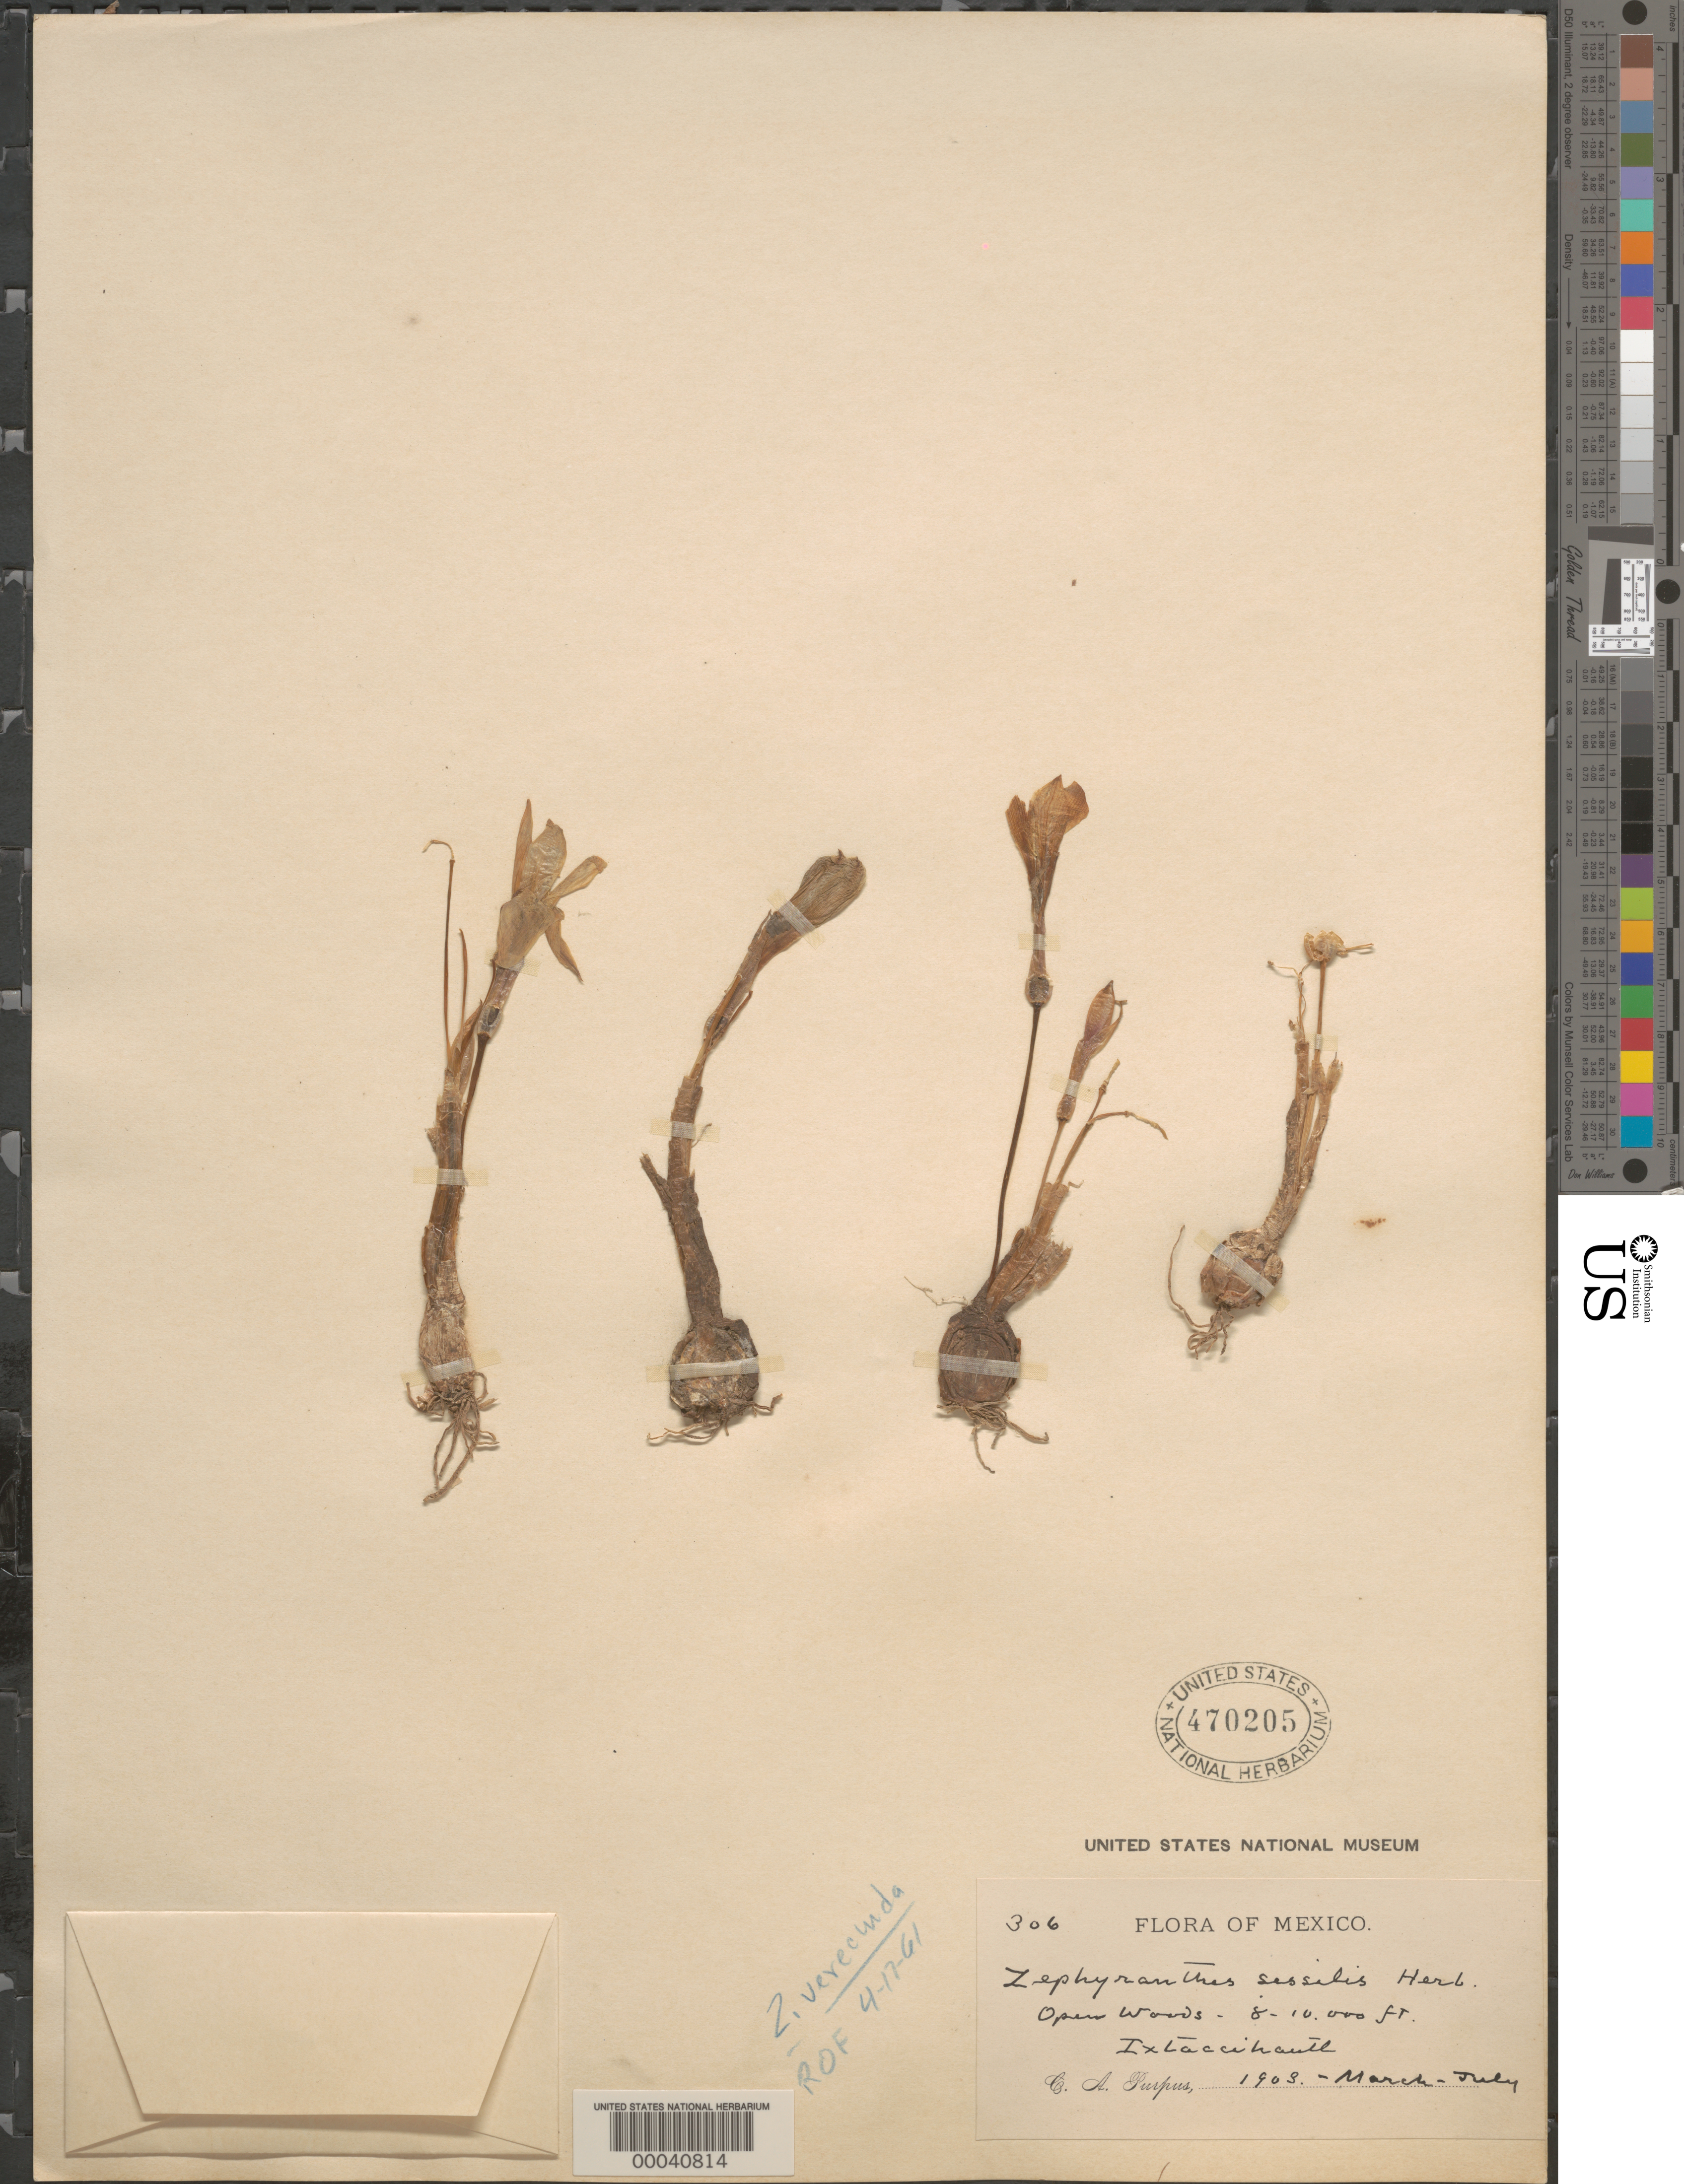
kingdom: Plantae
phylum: Tracheophyta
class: Liliopsida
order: Asparagales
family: Amaryllidaceae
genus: Zephyranthes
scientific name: Zephyranthes minuta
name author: (Kunth) D. Dietr.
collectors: C. A. Purpus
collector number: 306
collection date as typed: Mar 1903 to -- Jul 1903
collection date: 1903-03/1903-07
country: Mexico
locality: Ixtaccihautl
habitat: Open woods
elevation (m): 2438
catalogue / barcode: US 470205